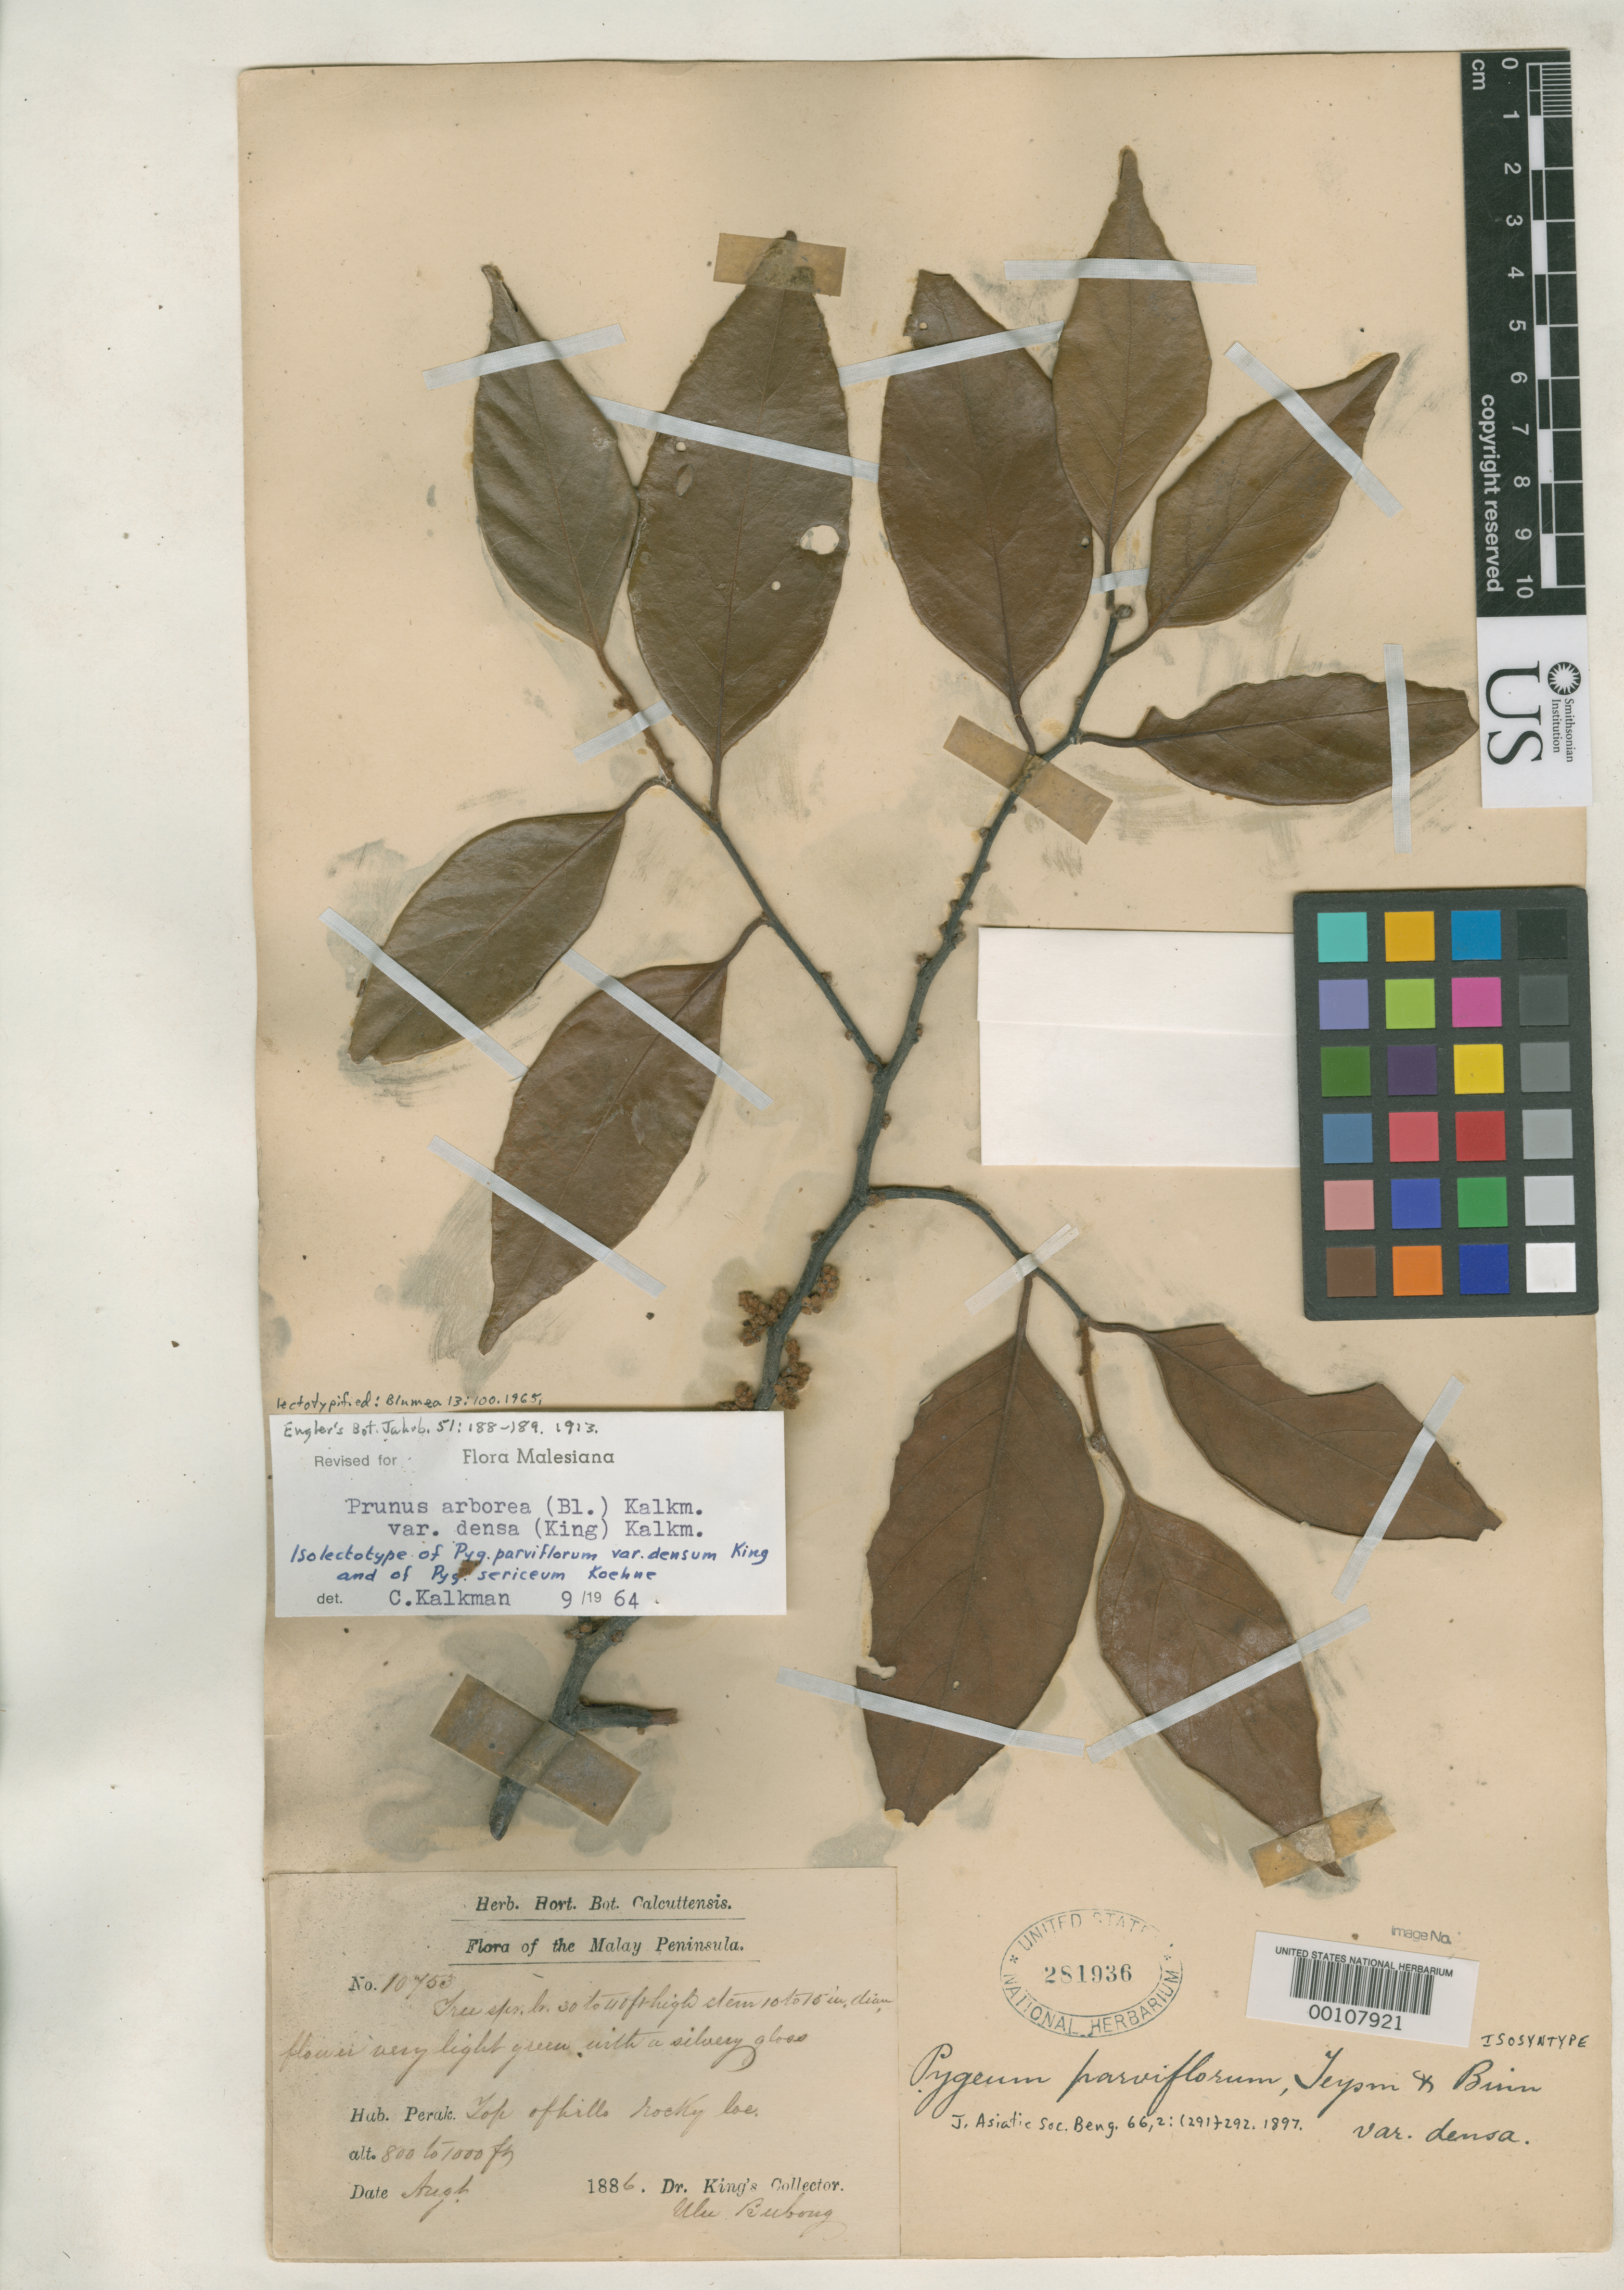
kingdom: Plantae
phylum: Tracheophyta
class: Magnoliopsida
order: Rosales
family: Rosaceae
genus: Pygeum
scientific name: Pygeum parviflorum var. densa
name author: King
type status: Isolectotype; Isosyntype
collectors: Dr. King's collector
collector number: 10753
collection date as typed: Aug 1886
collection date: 1886-08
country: Malaysia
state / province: Perak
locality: Malay Peninsula, Hab. Perak, Ulu Bubong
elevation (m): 244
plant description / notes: Ulu Bubong = collector or locality?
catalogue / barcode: US 281936